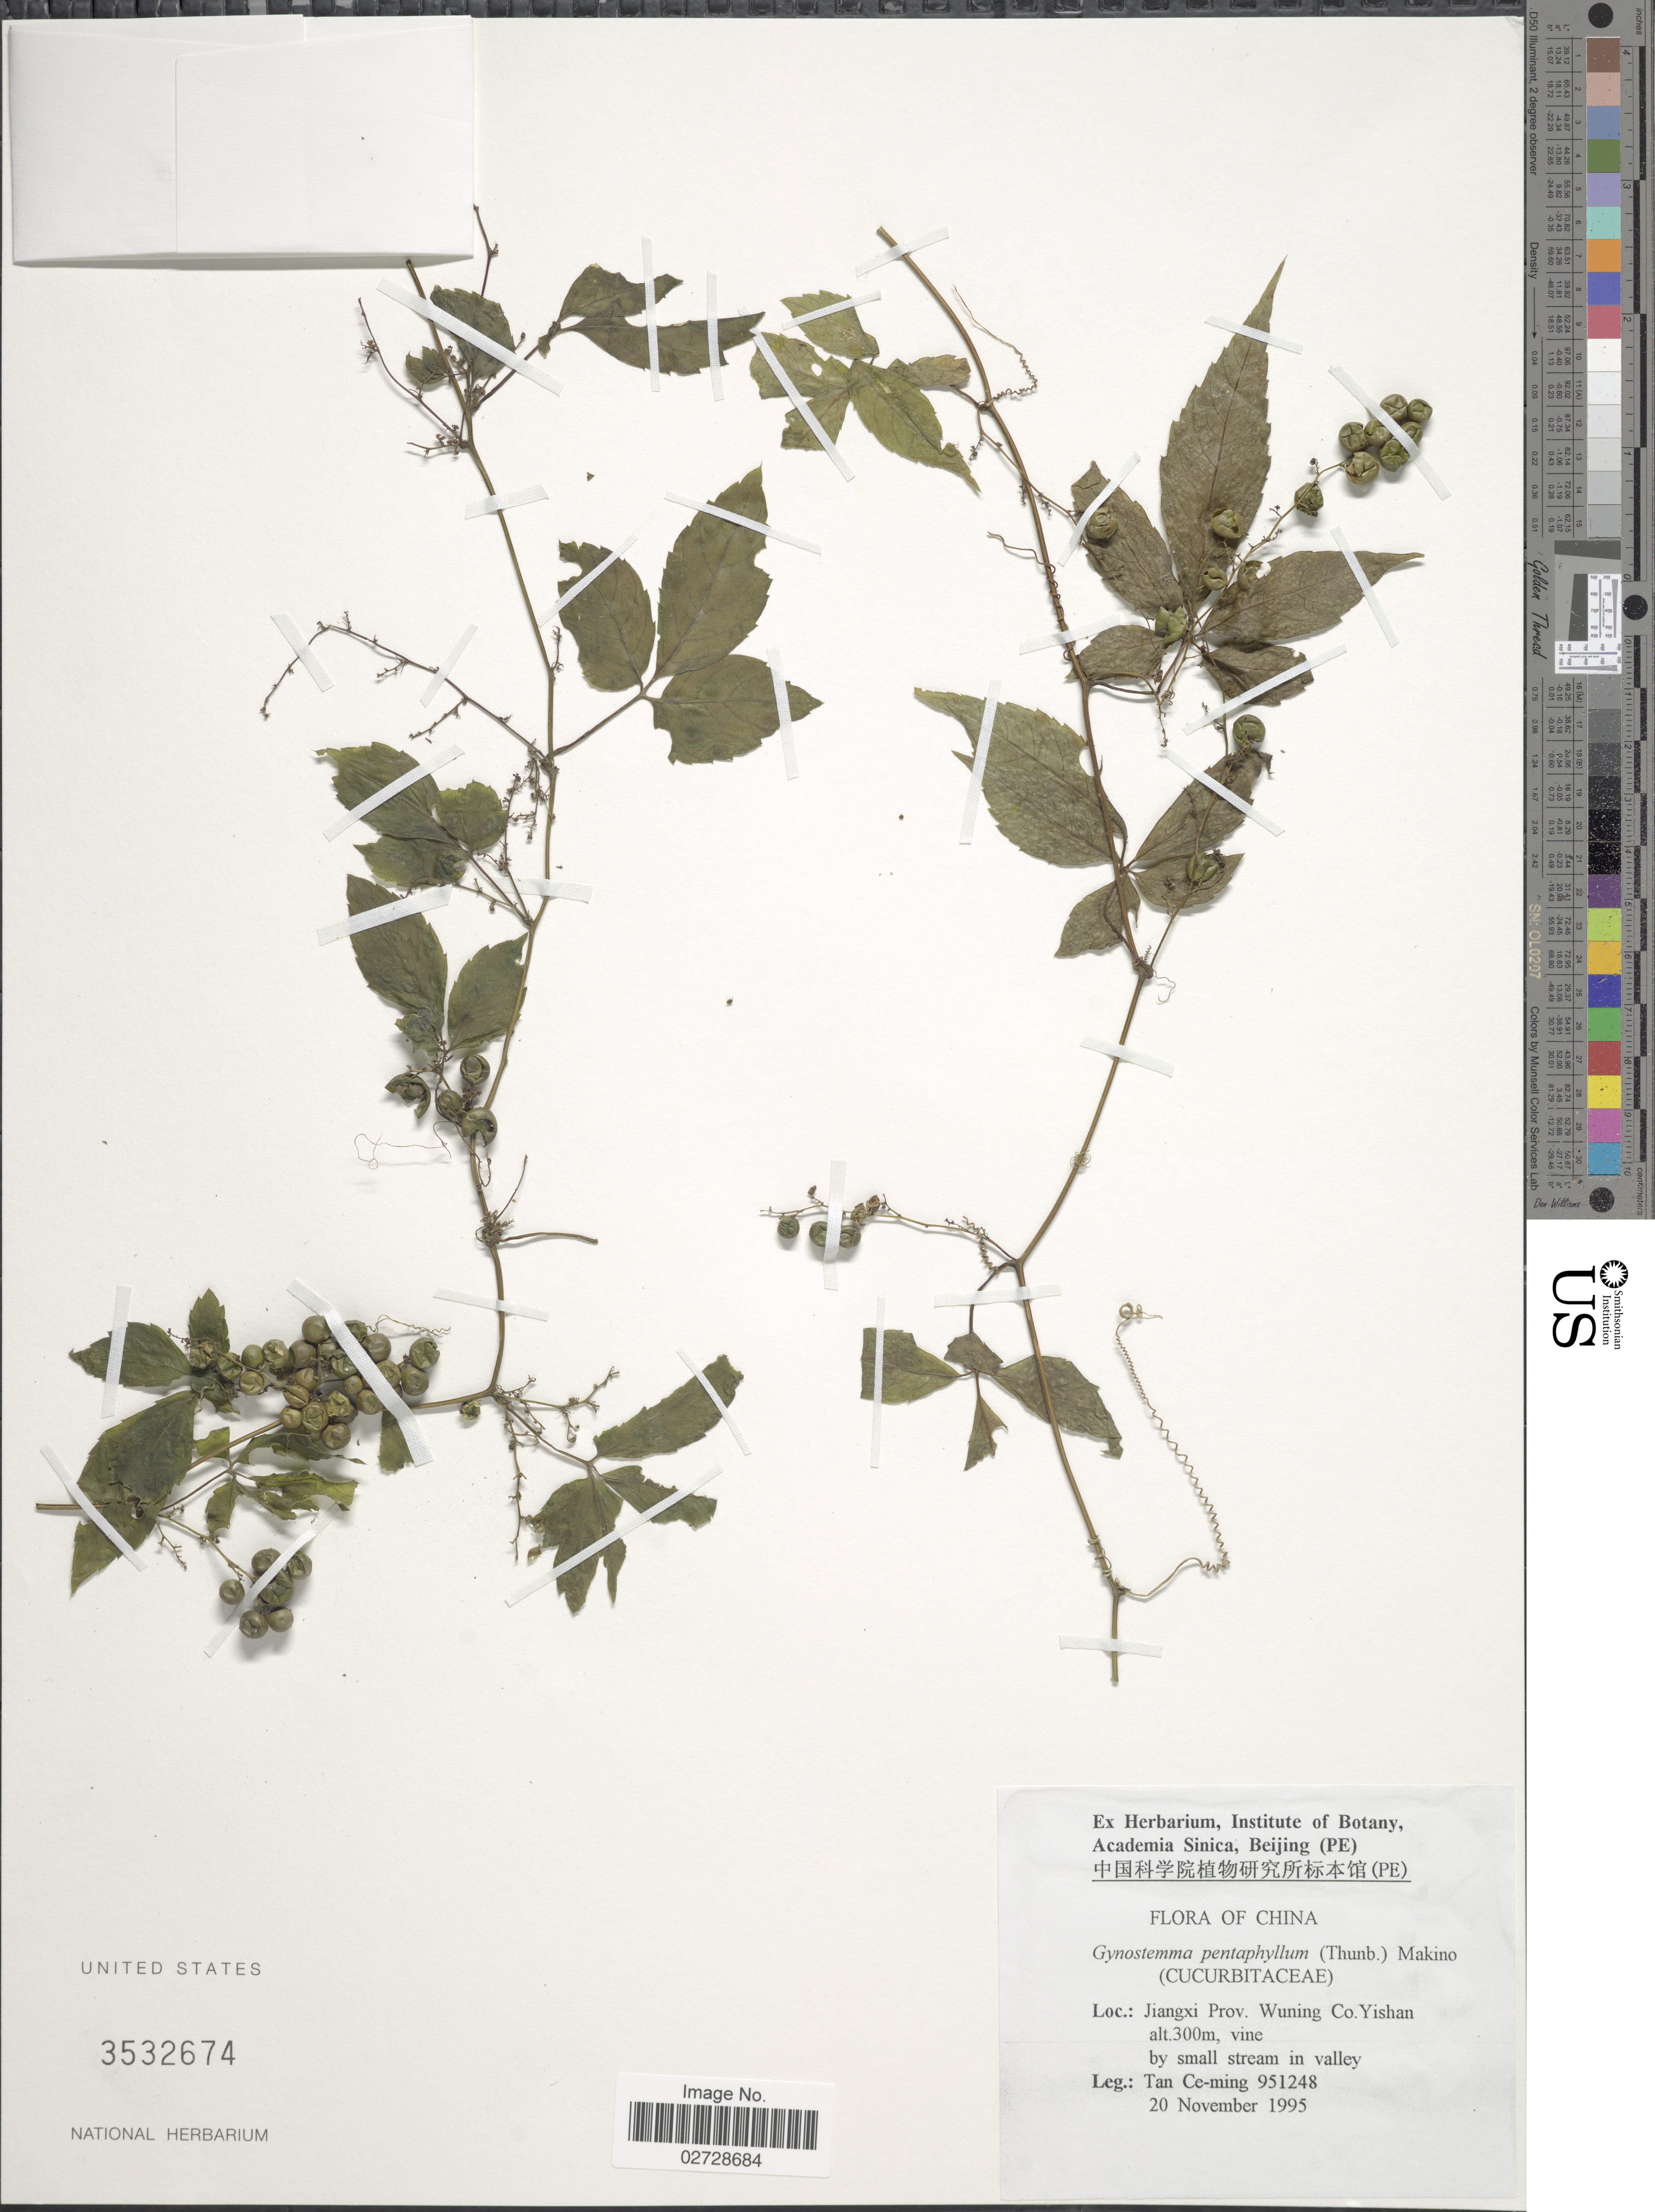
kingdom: Plantae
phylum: Tracheophyta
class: Magnoliopsida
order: Cucurbitales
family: Cucurbitaceae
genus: Gynostemma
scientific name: Gynostemma pentaphyllum var. pentaphyllum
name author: (Thunb.) Makino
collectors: T. Ce-ming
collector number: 951248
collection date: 1995-11-20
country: China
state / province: Jiangxi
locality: Wuning Co. Yishan, by small stream in valley.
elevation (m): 300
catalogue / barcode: US 3532674